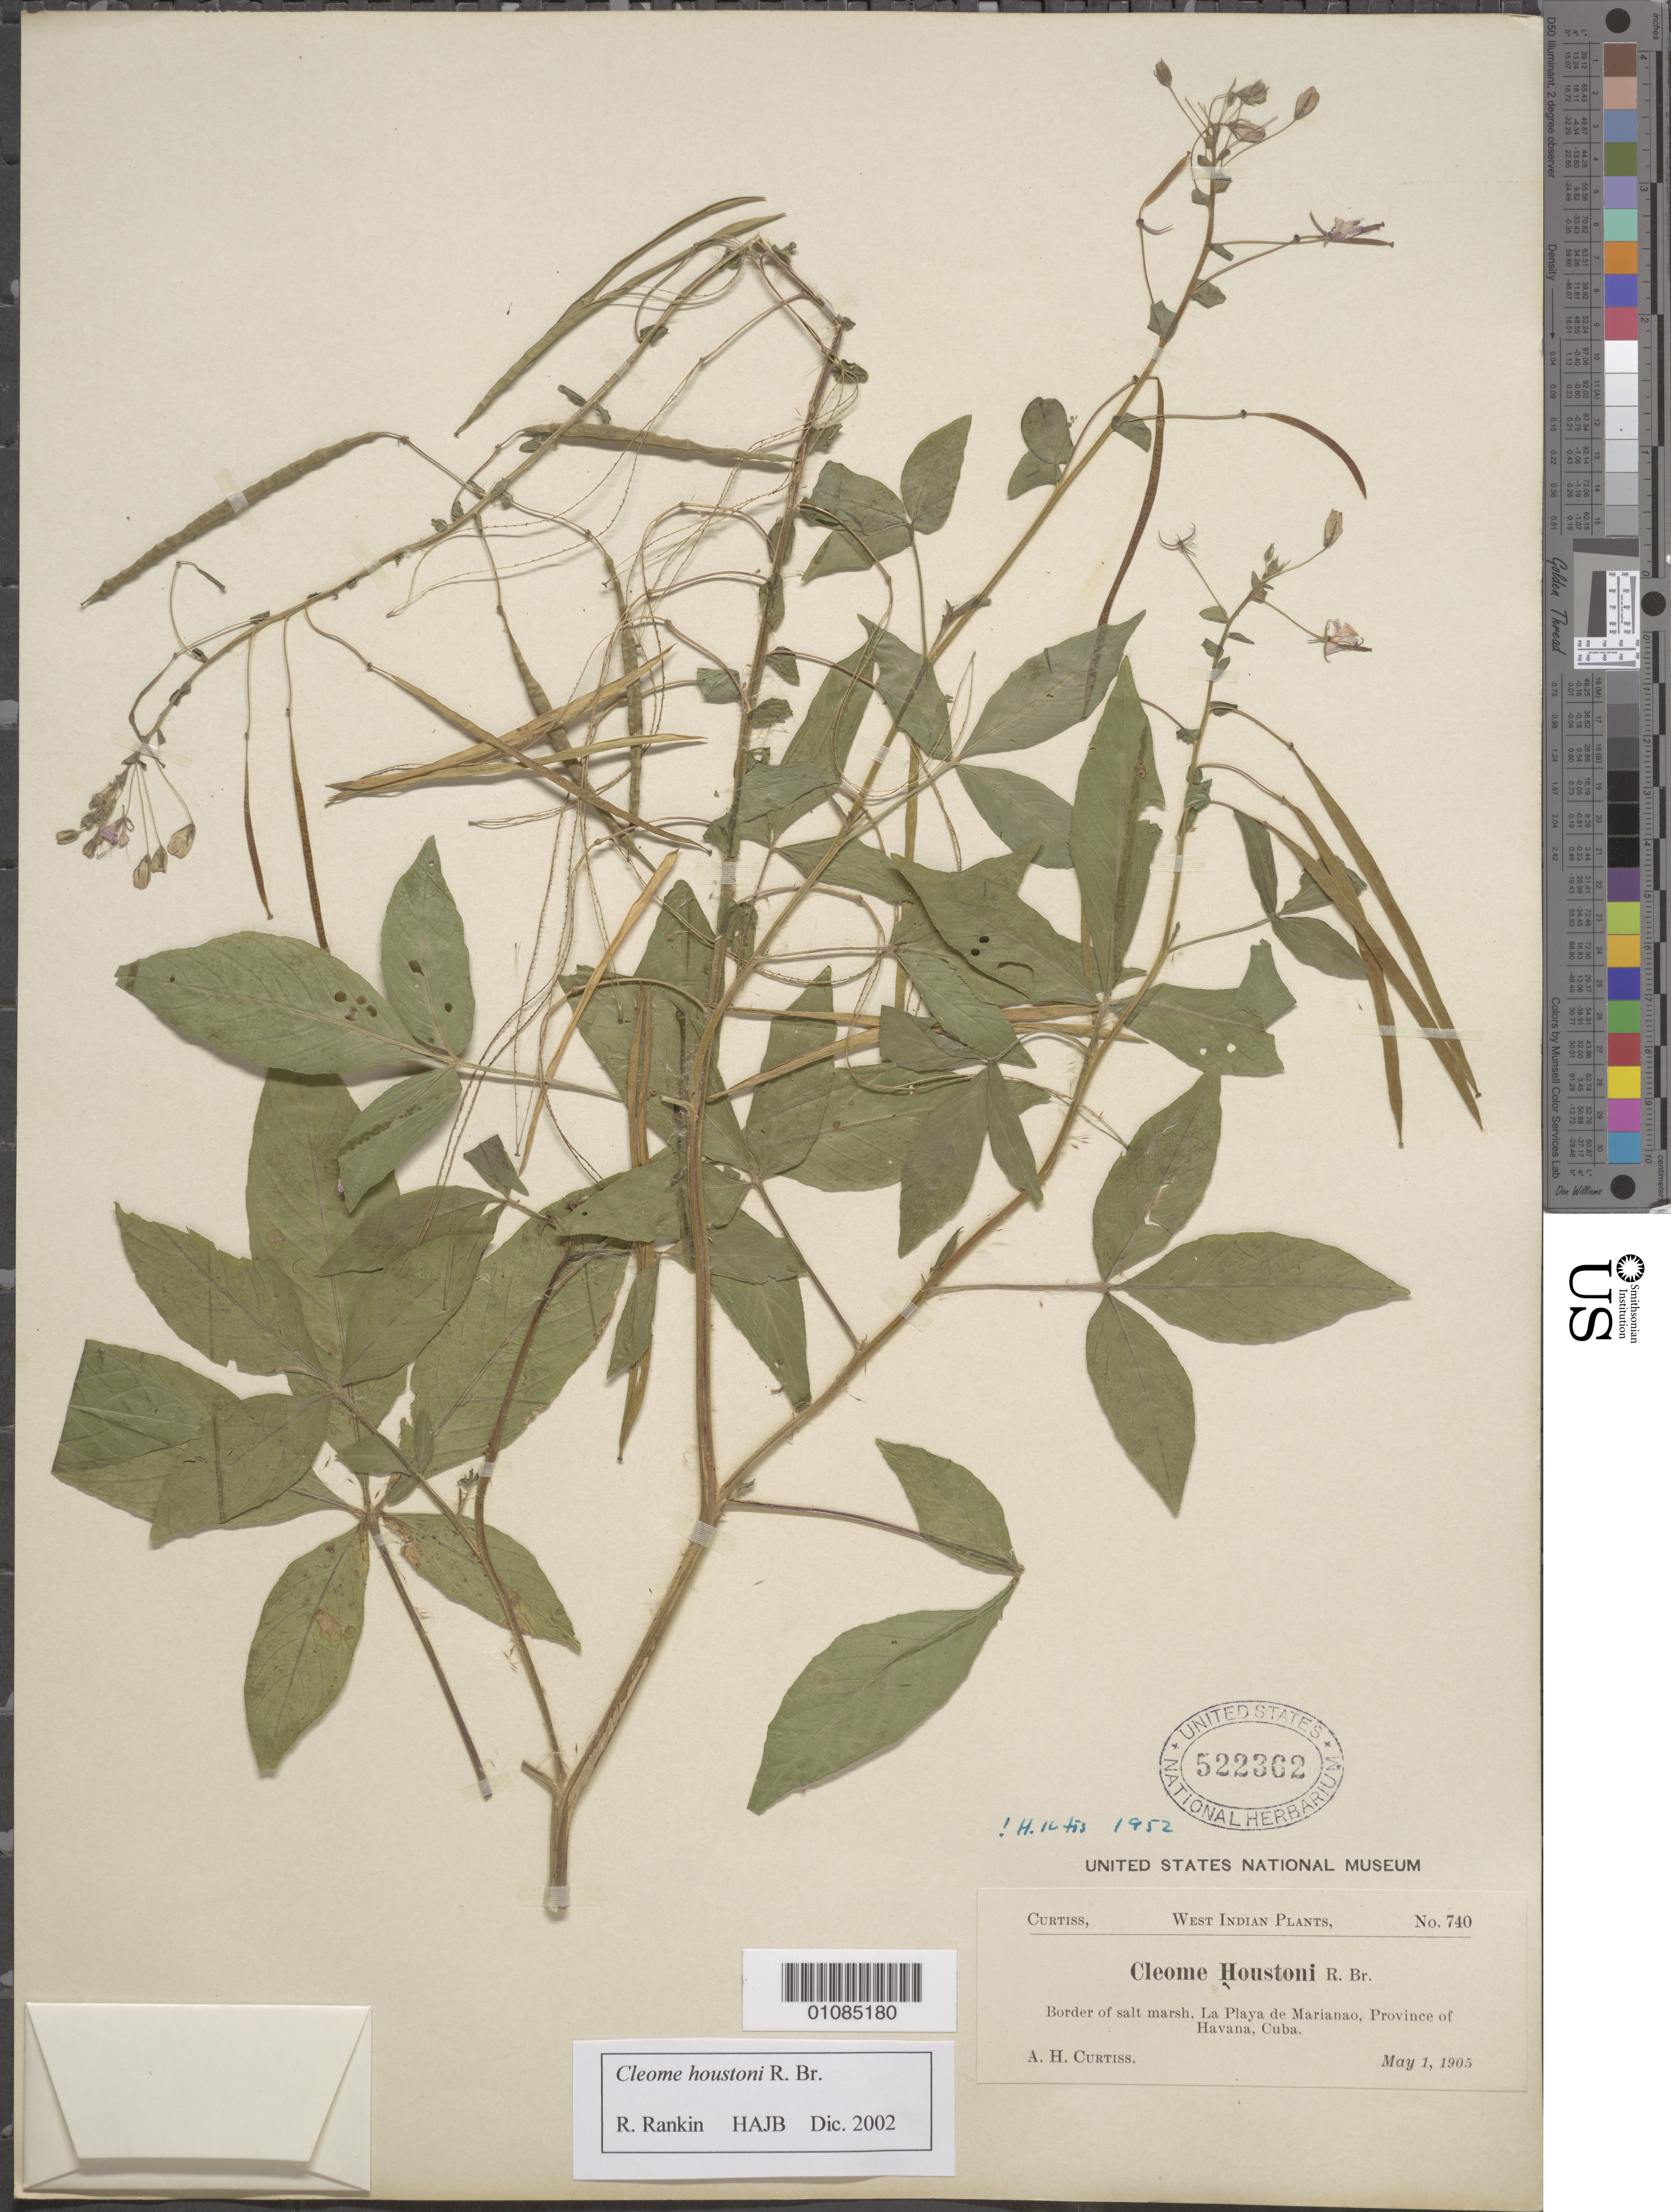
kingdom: Plantae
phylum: Tracheophyta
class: Magnoliopsida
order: Brassicales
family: Cleomaceae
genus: Tarenaya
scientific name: Tarenaya houstonii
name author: (R. Br.) Soares Neto & Roalson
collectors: A. H. Curtiss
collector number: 740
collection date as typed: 01 May 1905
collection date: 1905-05-01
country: Cuba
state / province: La Habana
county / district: Municipio Playa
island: Cuba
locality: La Playa de Marianao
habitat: Border of salt marsh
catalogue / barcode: US 522362